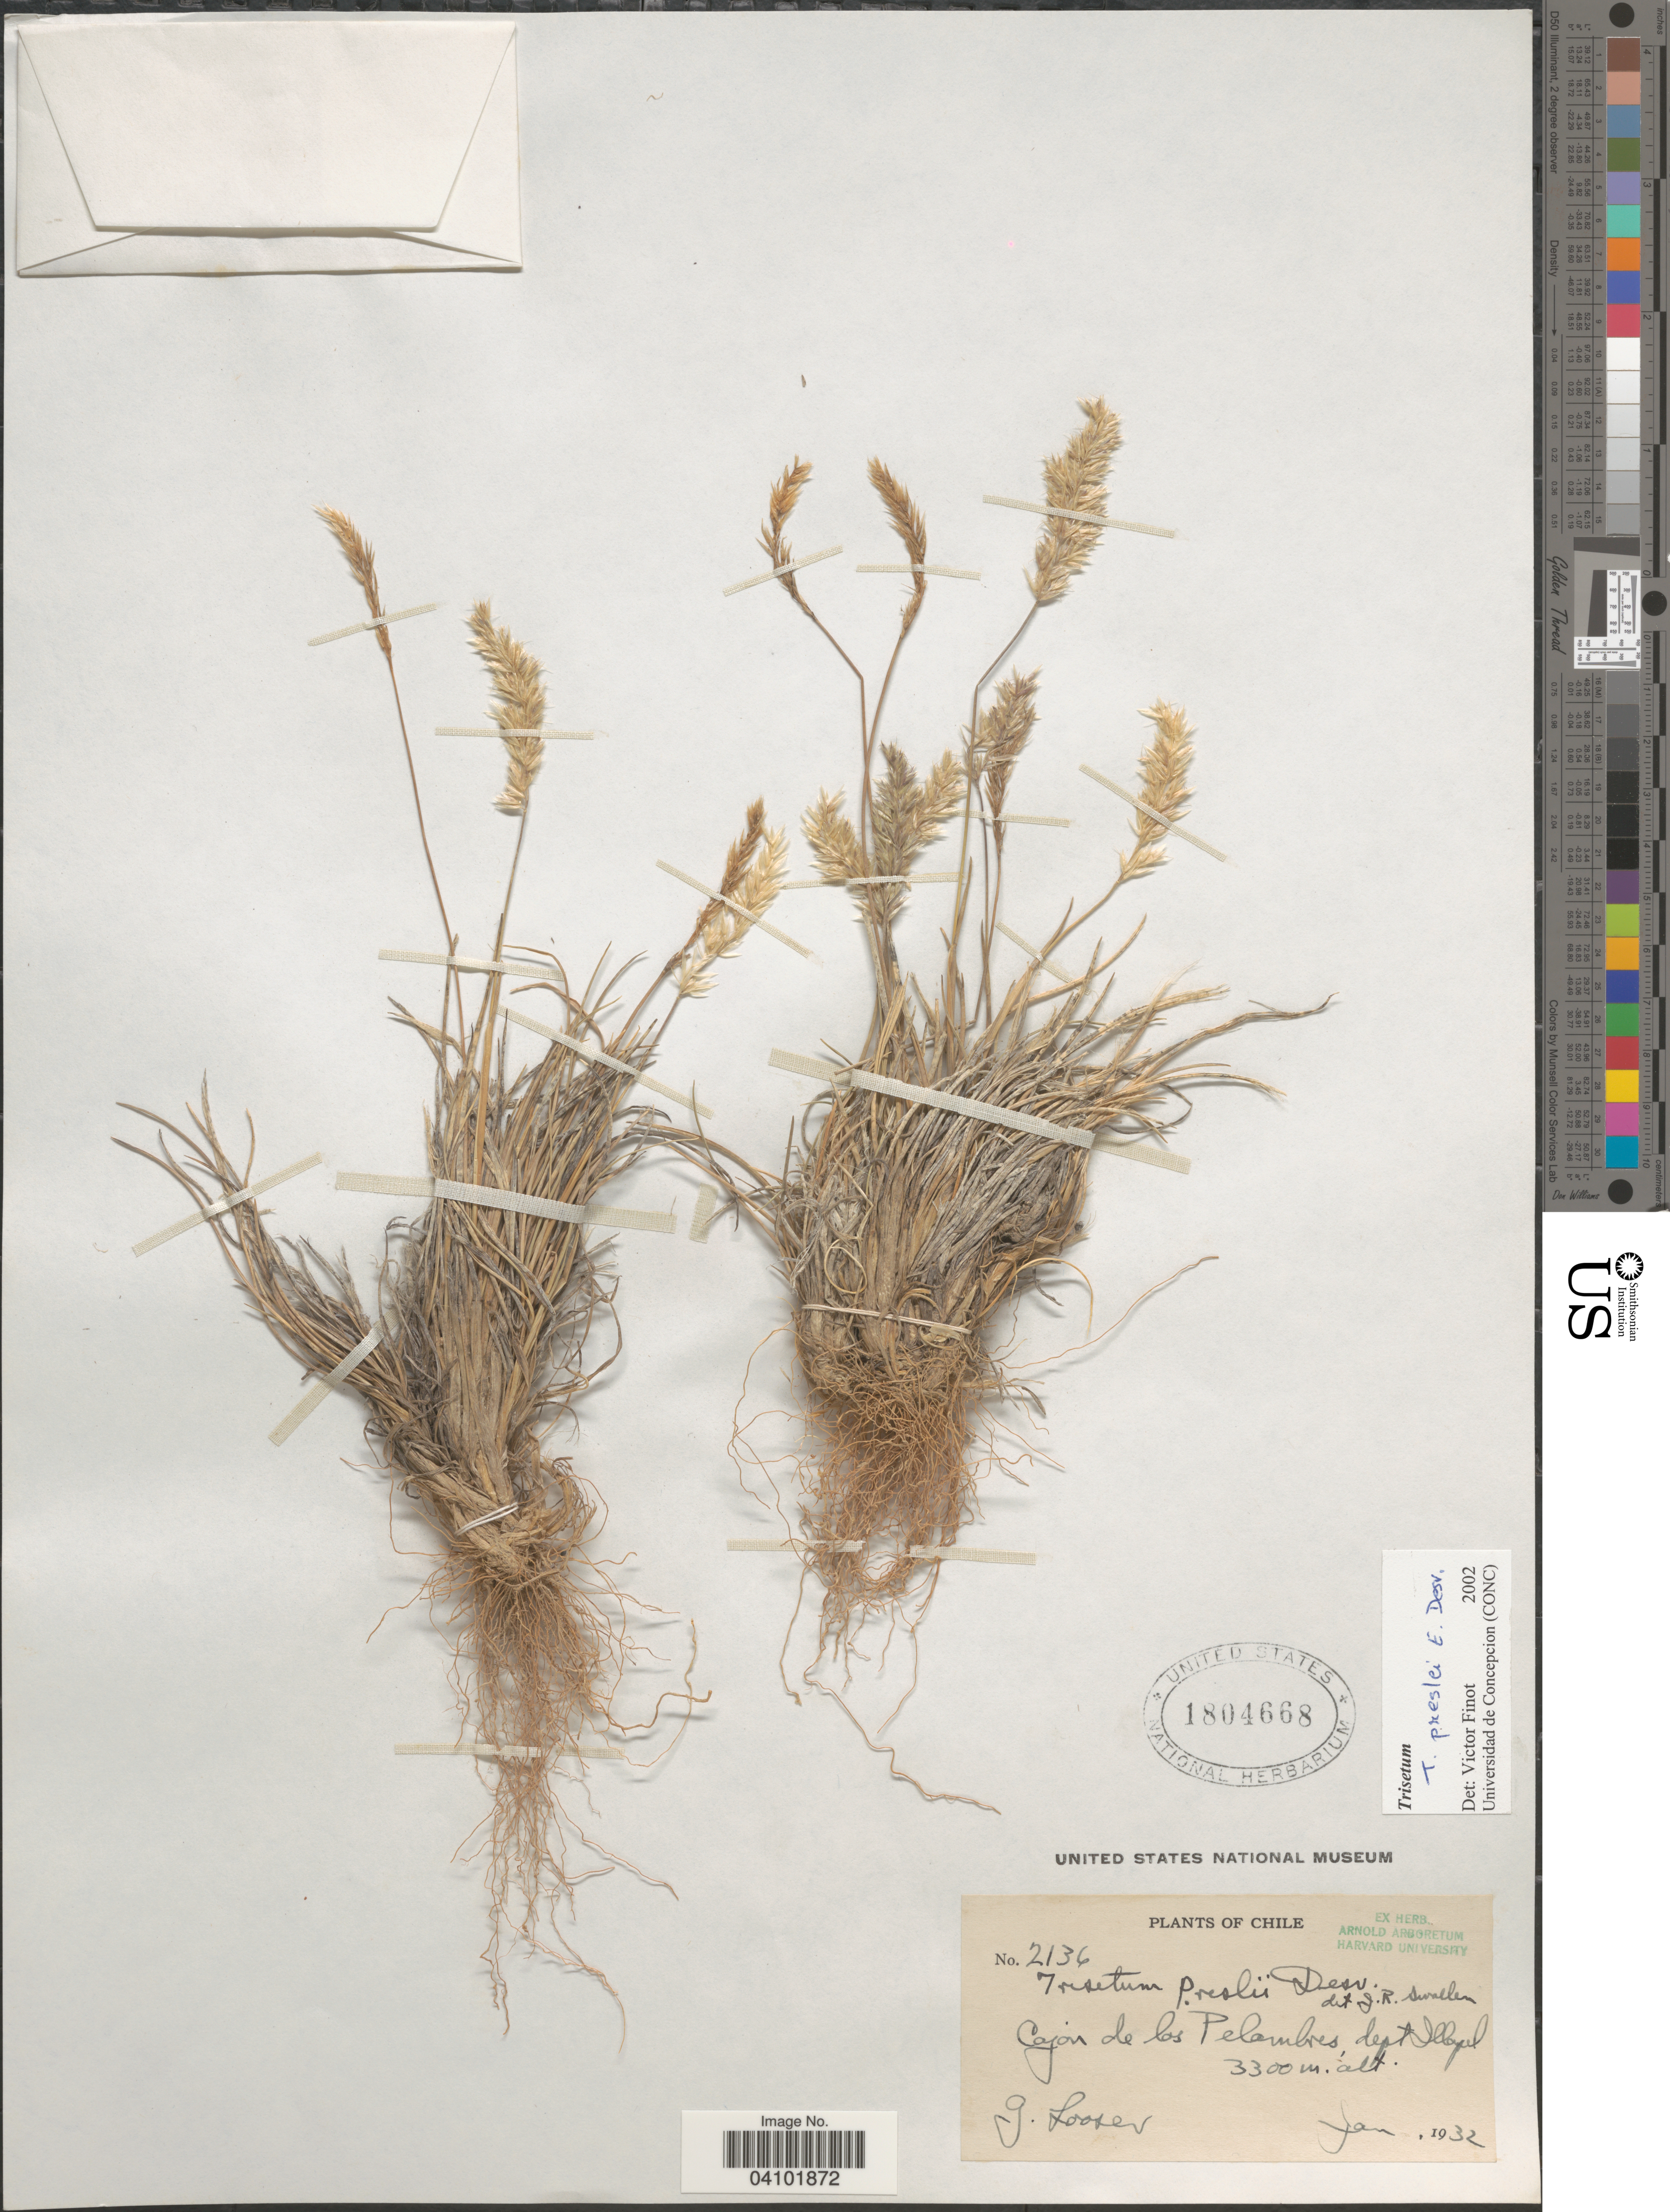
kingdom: Plantae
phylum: Tracheophyta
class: Liliopsida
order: Poales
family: Poaceae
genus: Koeleria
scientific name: Koeleria preslii ined.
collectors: G. Looser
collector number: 2136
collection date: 1932-01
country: Chile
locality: Cajon de los Pelambres, dept. Illapel.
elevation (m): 3300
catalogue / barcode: US 1804668